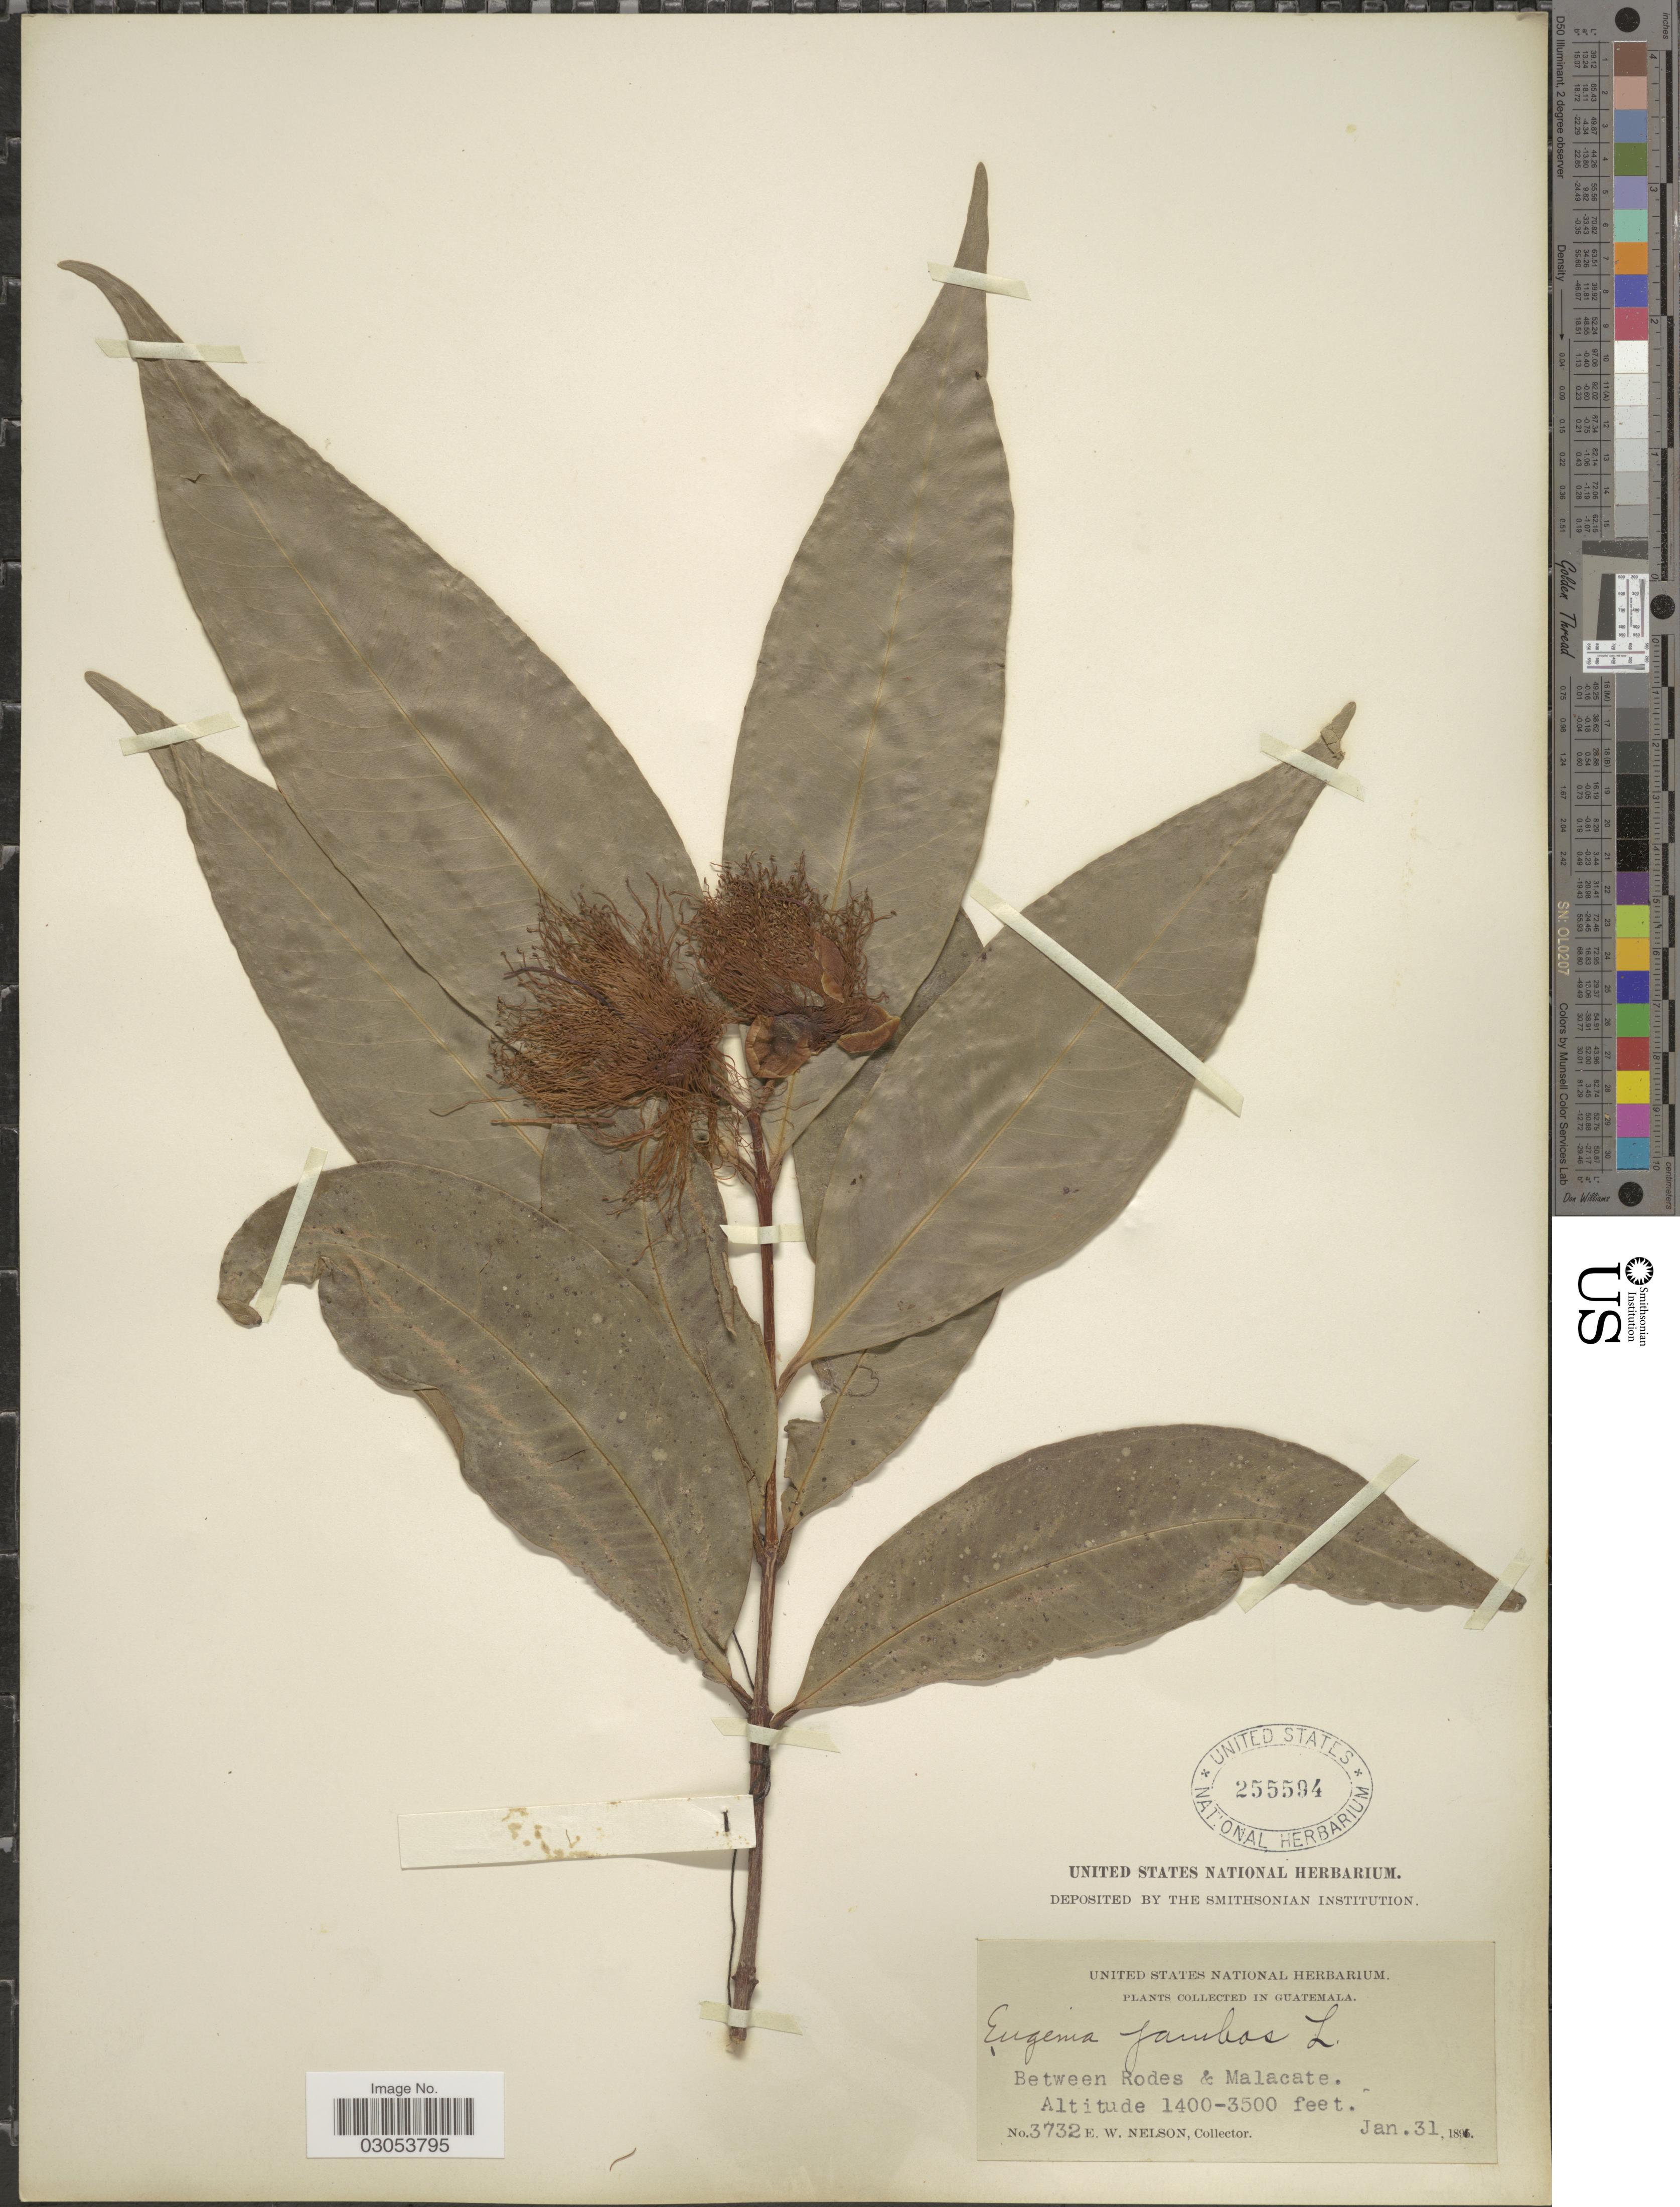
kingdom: Plantae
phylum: Tracheophyta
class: Magnoliopsida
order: Myrtales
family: Myrtaceae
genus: Syzygium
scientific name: Syzygium jambos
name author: (L.) Alston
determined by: Strong, Mark T., (BOT), Smithsonian Institution - National Museum of Natural History (UNITED STATES)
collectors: E. W. Nelson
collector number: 3732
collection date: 1891-01-31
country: Guatemala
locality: Between Rodes & Malacate.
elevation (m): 427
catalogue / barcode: US 255594